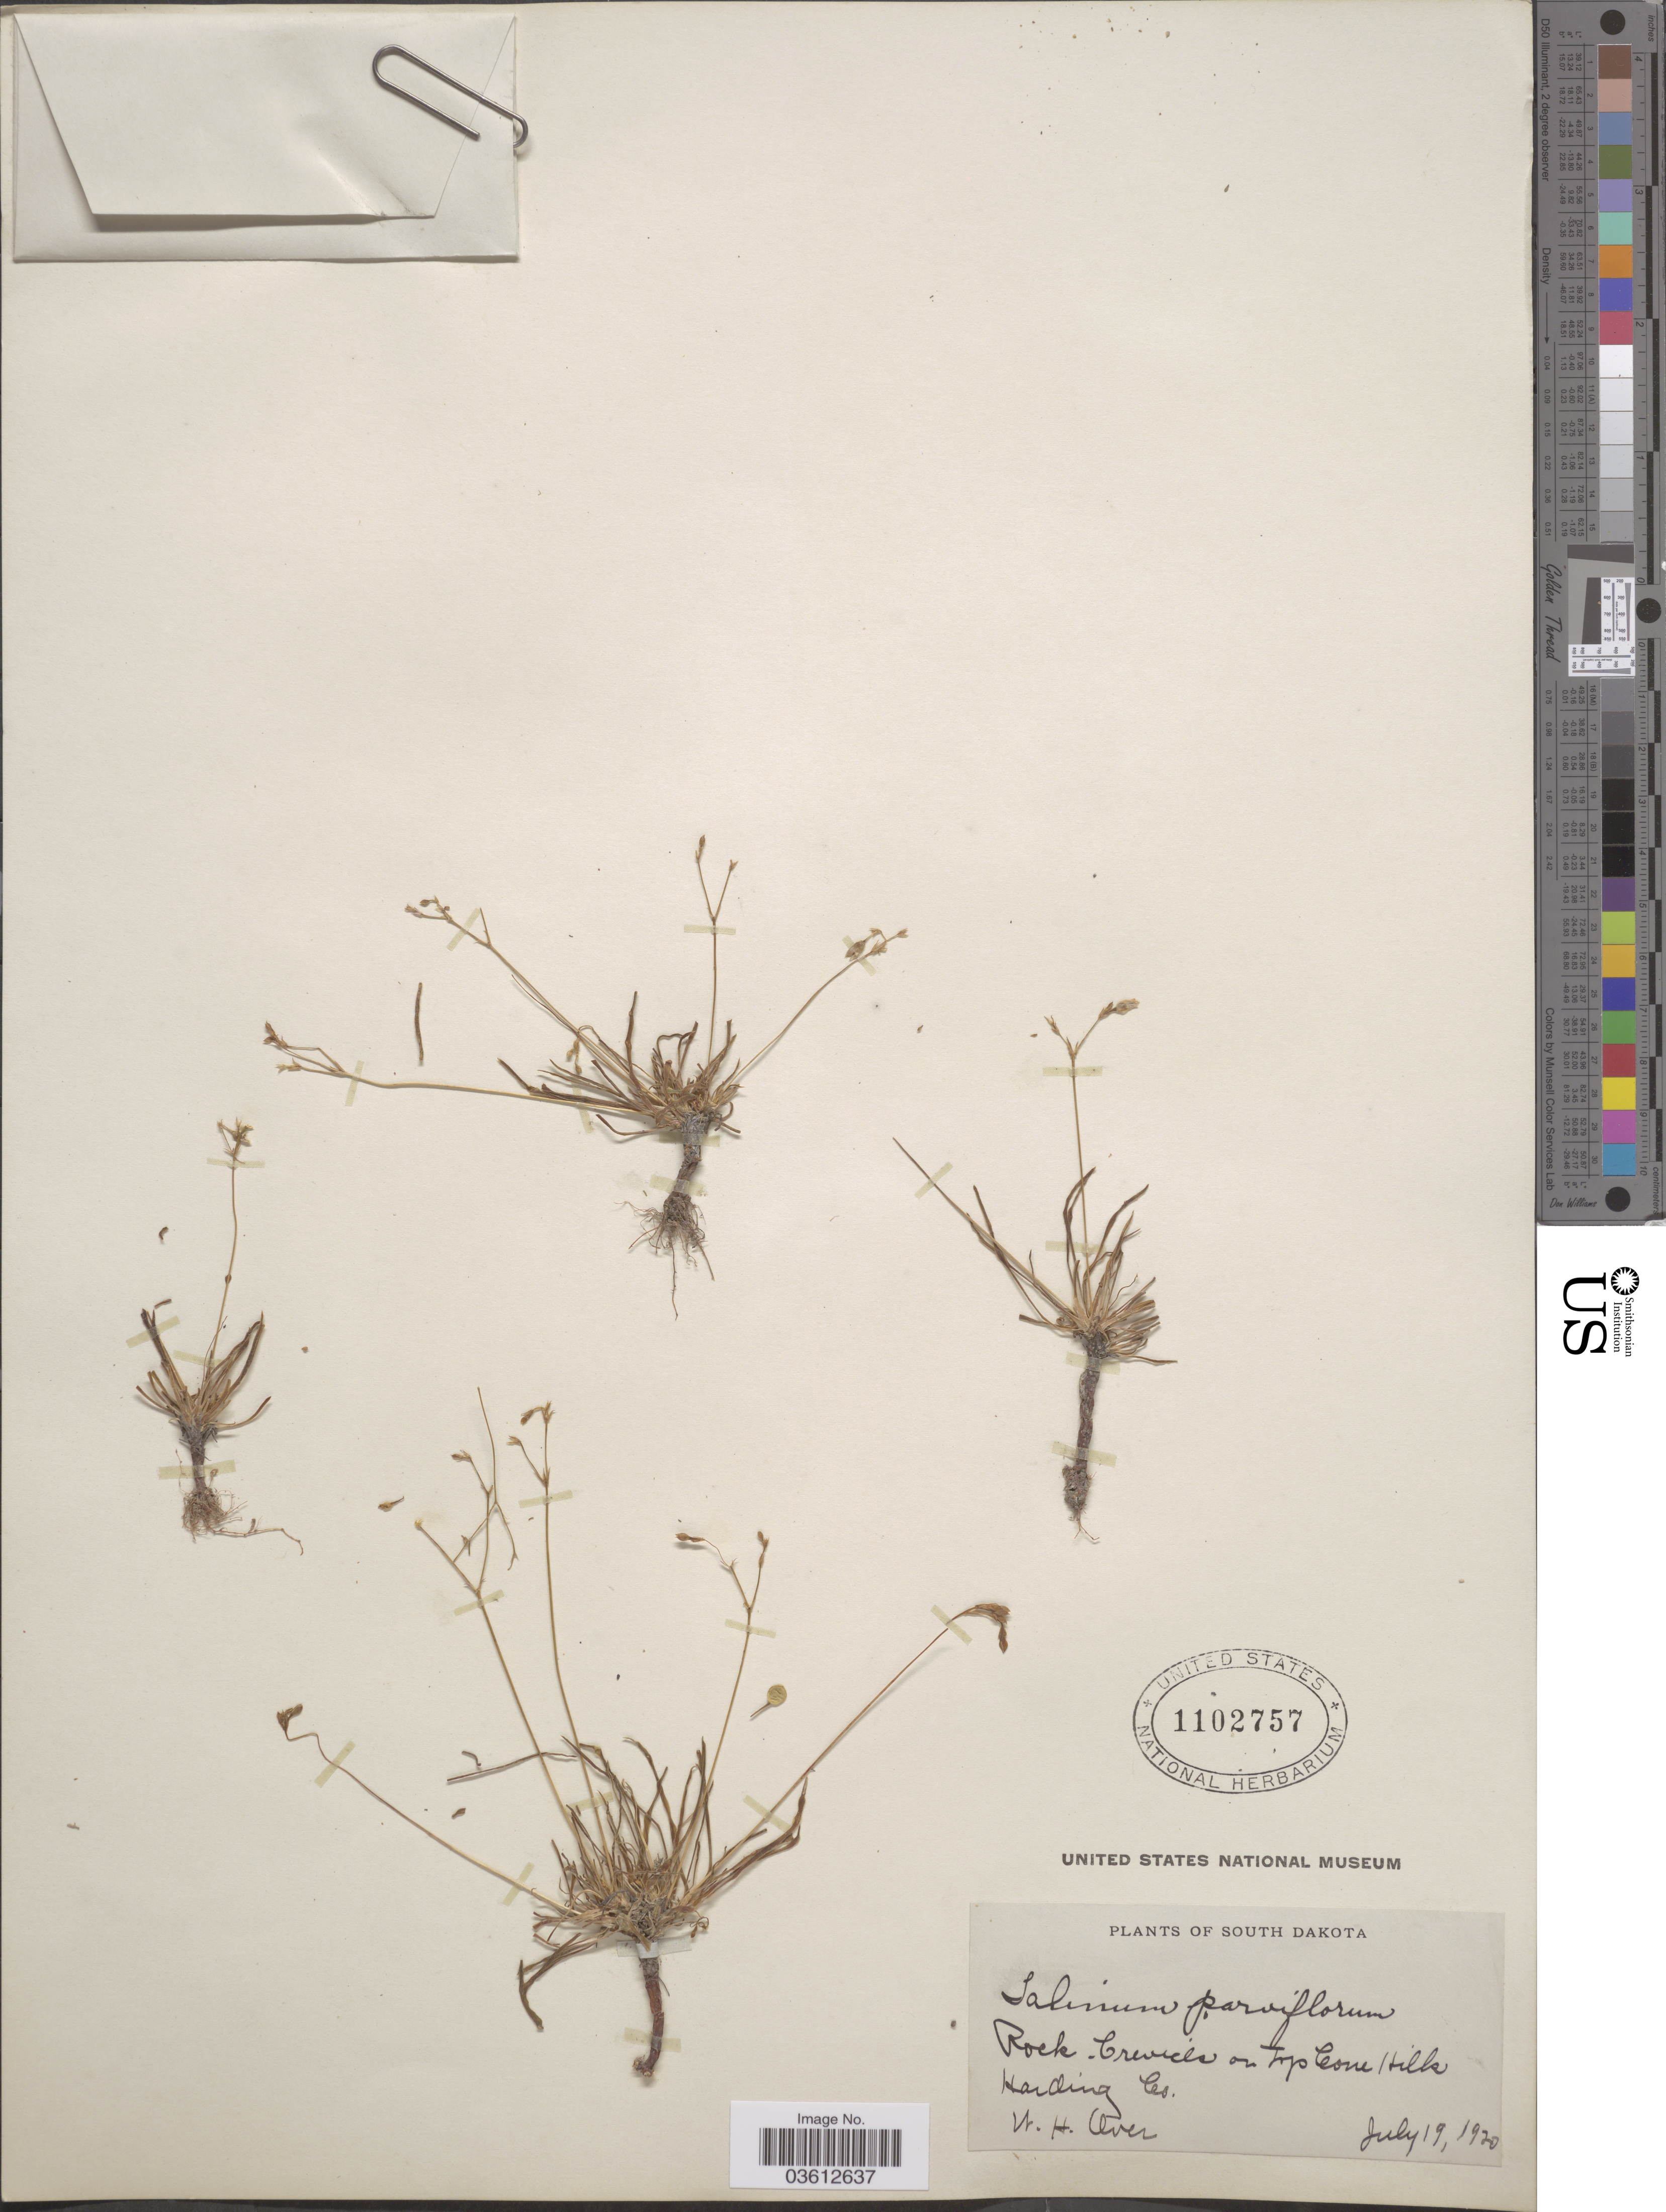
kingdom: Plantae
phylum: Tracheophyta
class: Magnoliopsida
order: Caryophyllales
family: Talinaceae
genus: Talinum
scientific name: Talinum parviflorum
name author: Nutt.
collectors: W. Over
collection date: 1920-07-19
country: United States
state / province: South Dakota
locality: Crevices on Top Cone Hills, Harding Co.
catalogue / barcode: US 1102757